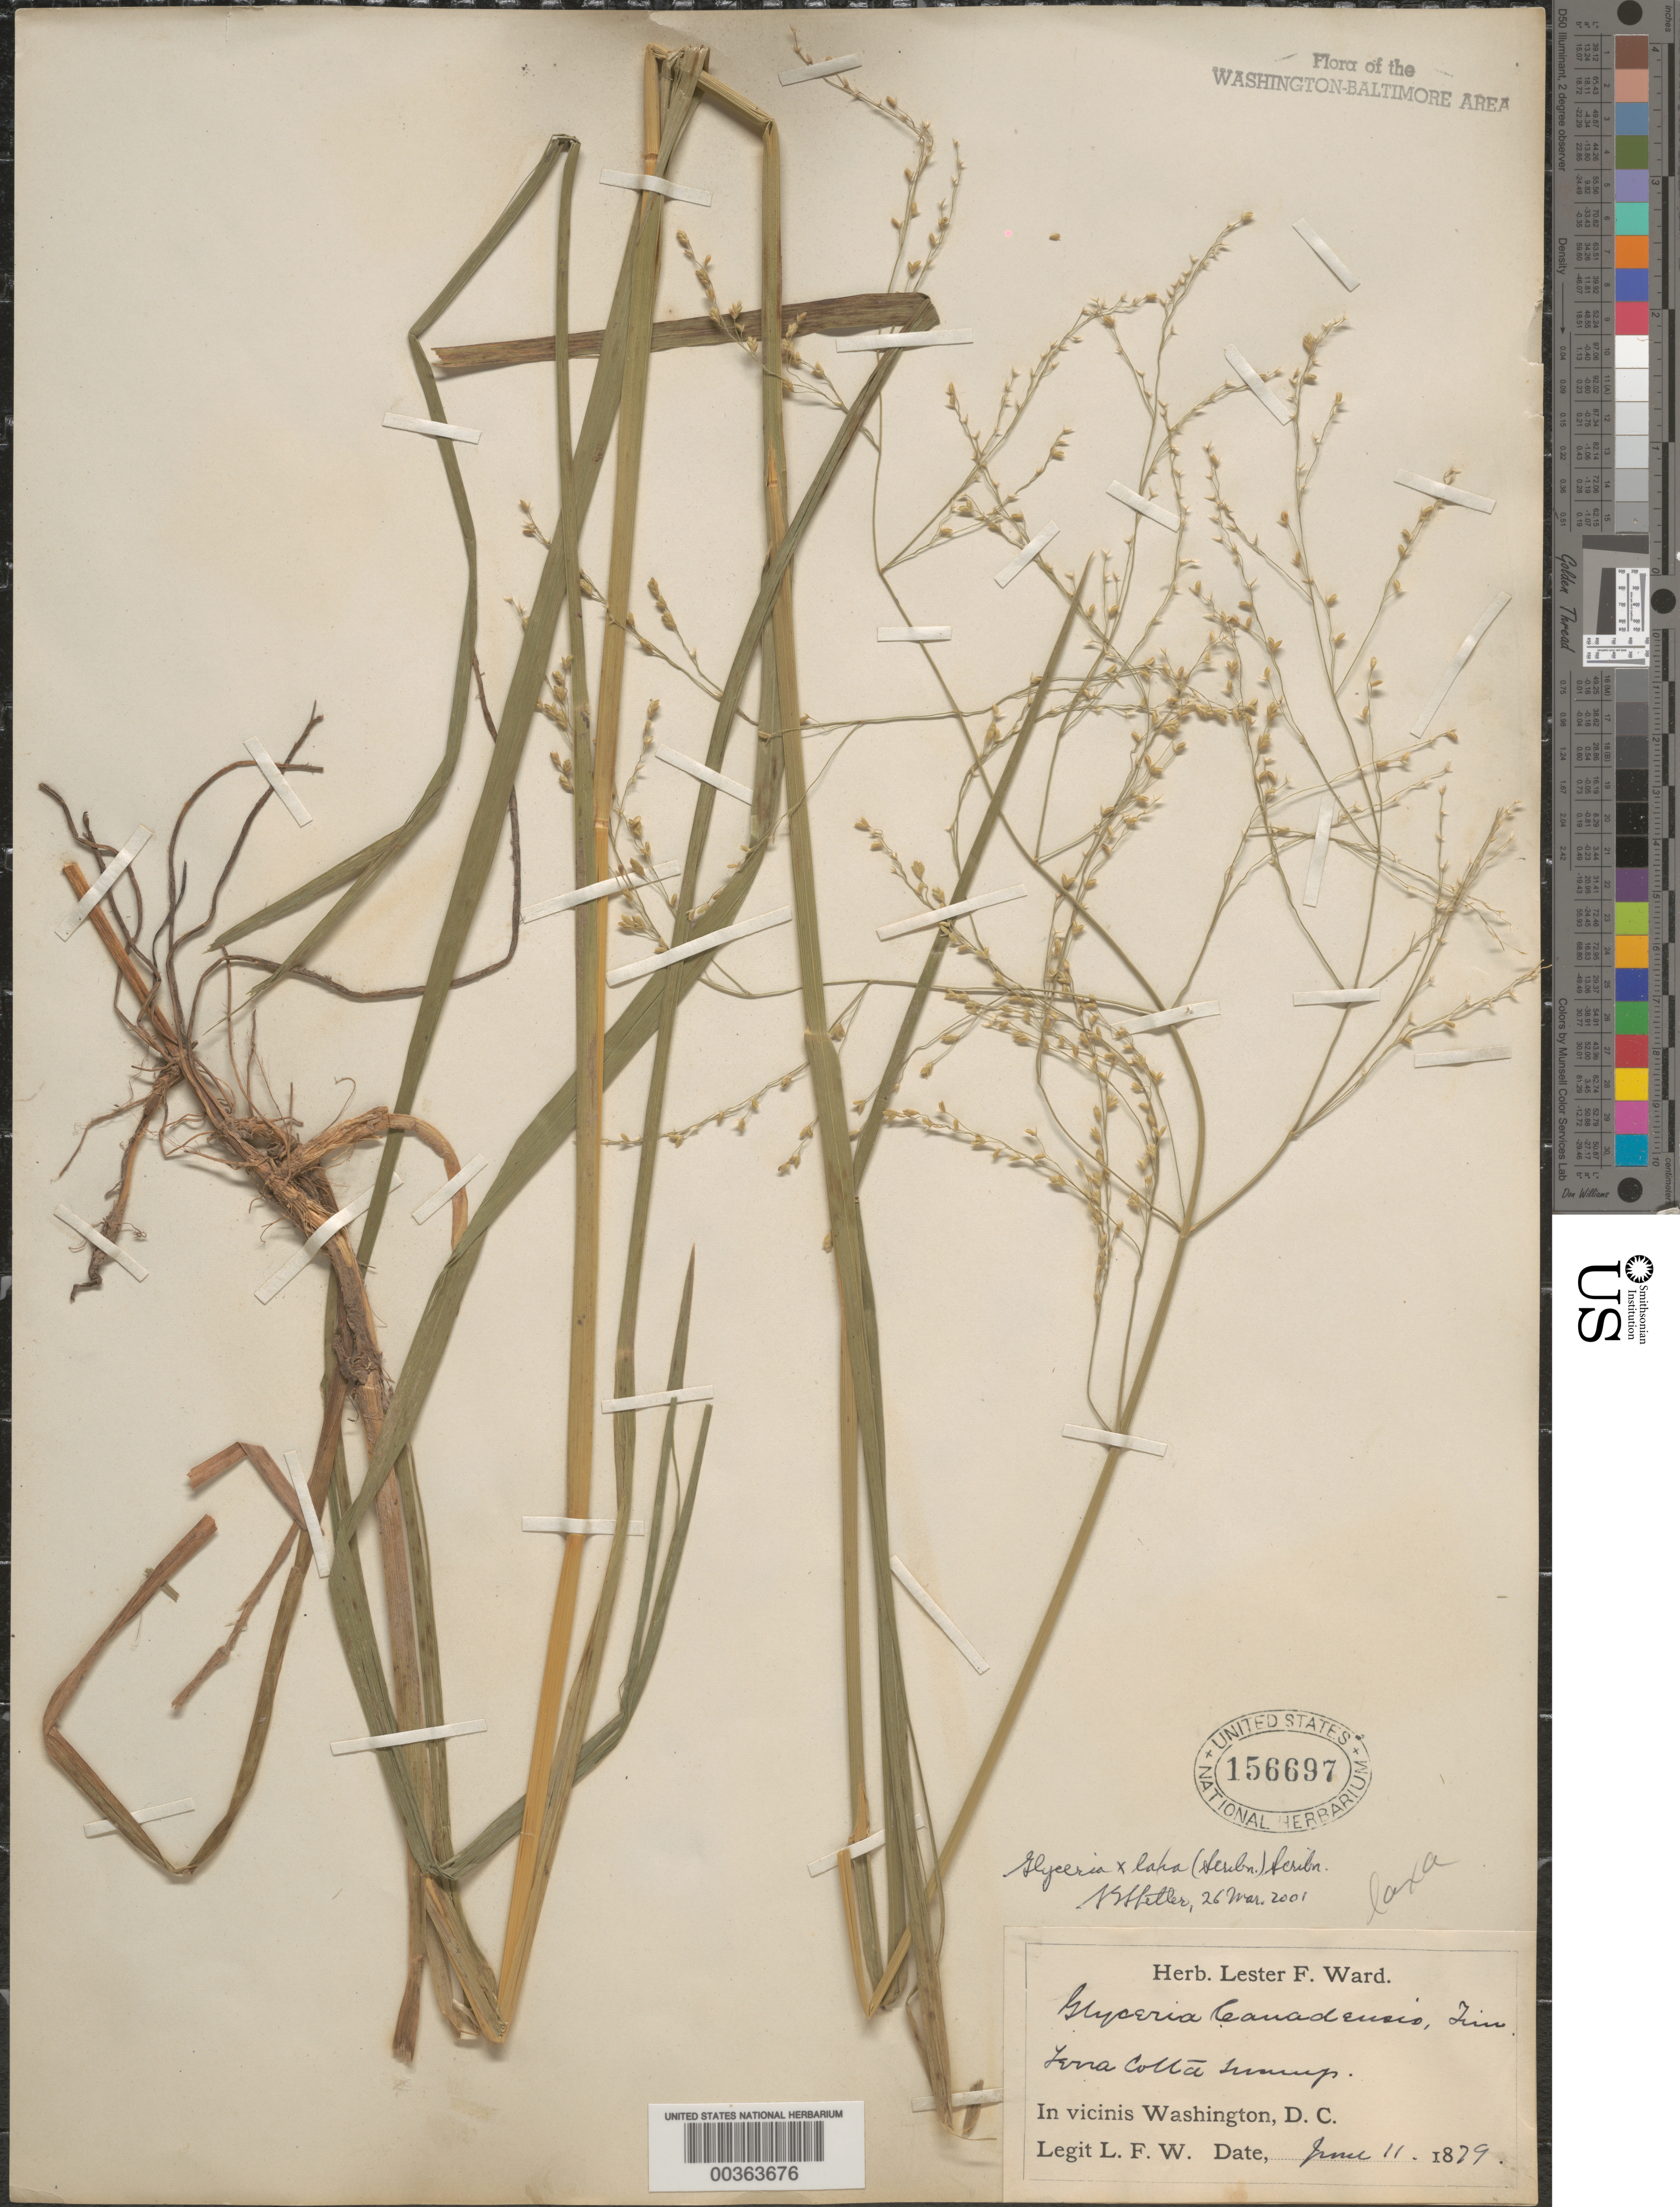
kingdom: Plantae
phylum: Tracheophyta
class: Liliopsida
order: Poales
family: Poaceae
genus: Glyceria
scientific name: Glyceria canadensis var. laxa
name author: (Scribn.) Hitchc.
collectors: L. F. Ward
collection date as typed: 11 Jun 1879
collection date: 1879-06-11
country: United States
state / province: District of Columbia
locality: Terra Cotta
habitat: Swamp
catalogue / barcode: US 156697